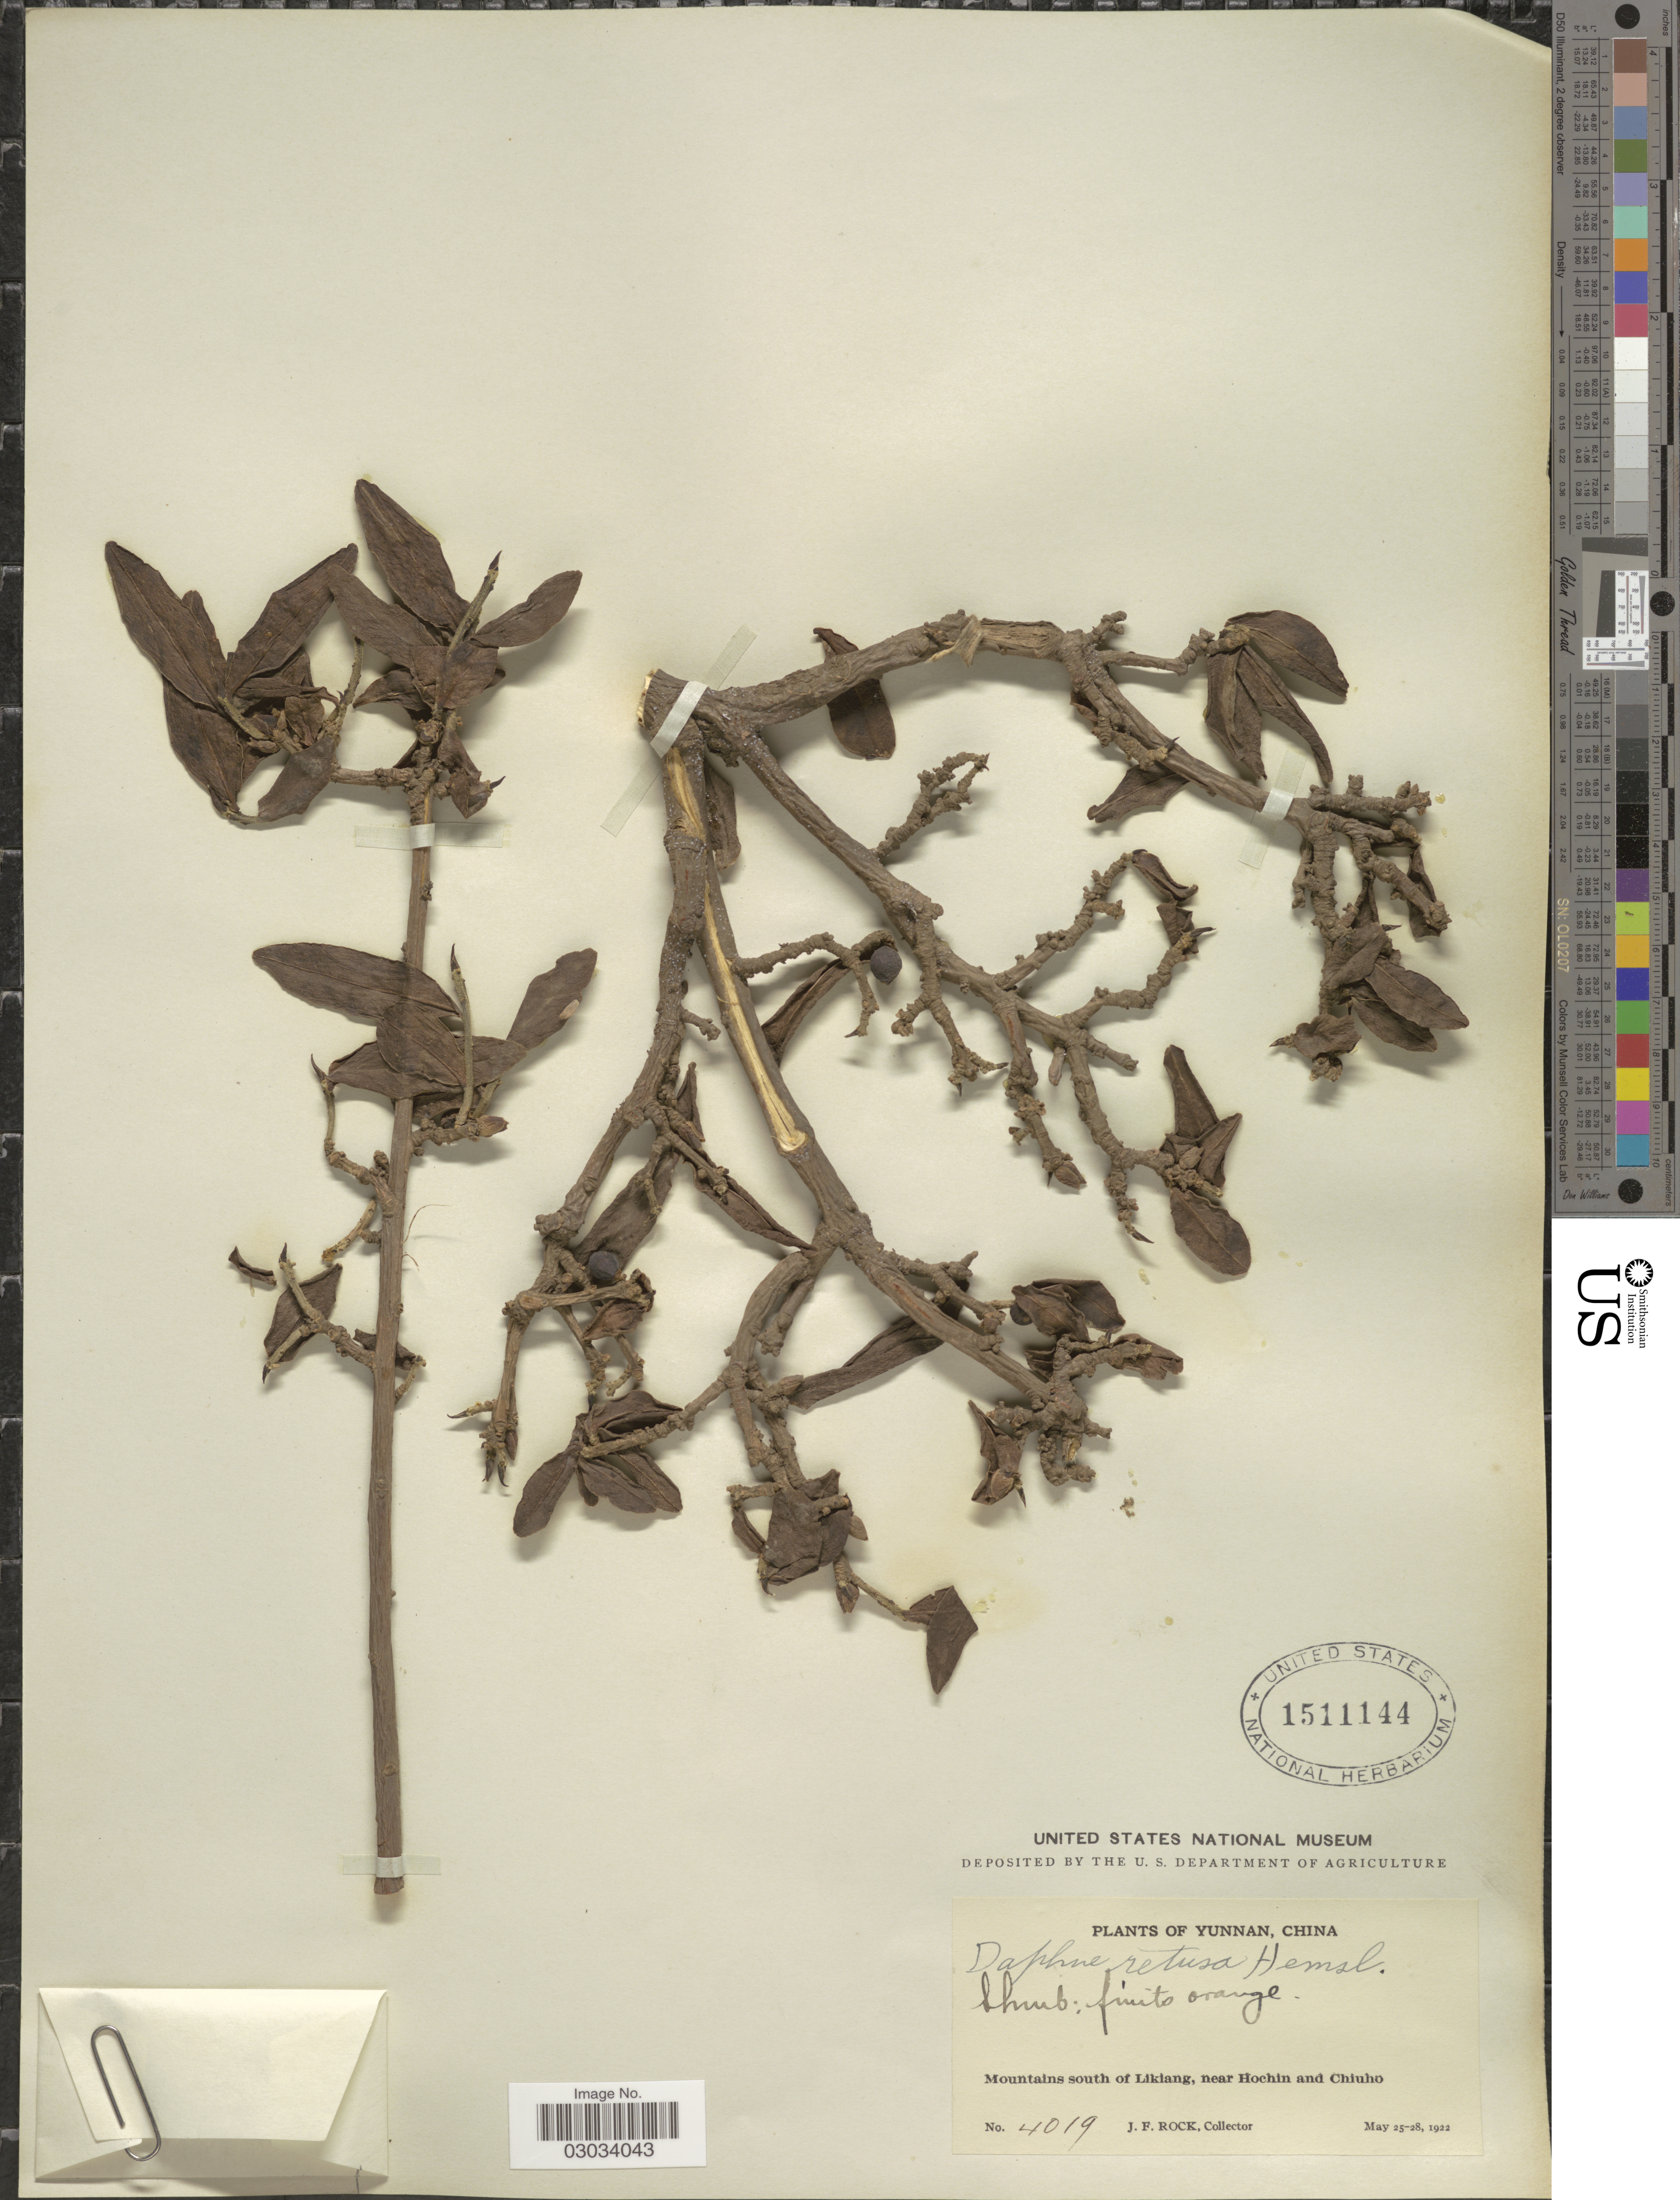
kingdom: Plantae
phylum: Tracheophyta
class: Magnoliopsida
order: Malvales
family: Thymelaeaceae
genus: Daphne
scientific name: Daphne retusa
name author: Hemsl.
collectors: J. Rock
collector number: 4019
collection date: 1922-05-25/1922-05-28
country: China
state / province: Yunnan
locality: Mountains south of Likiang, near Hochin and Chiuho.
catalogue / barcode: US 1511144